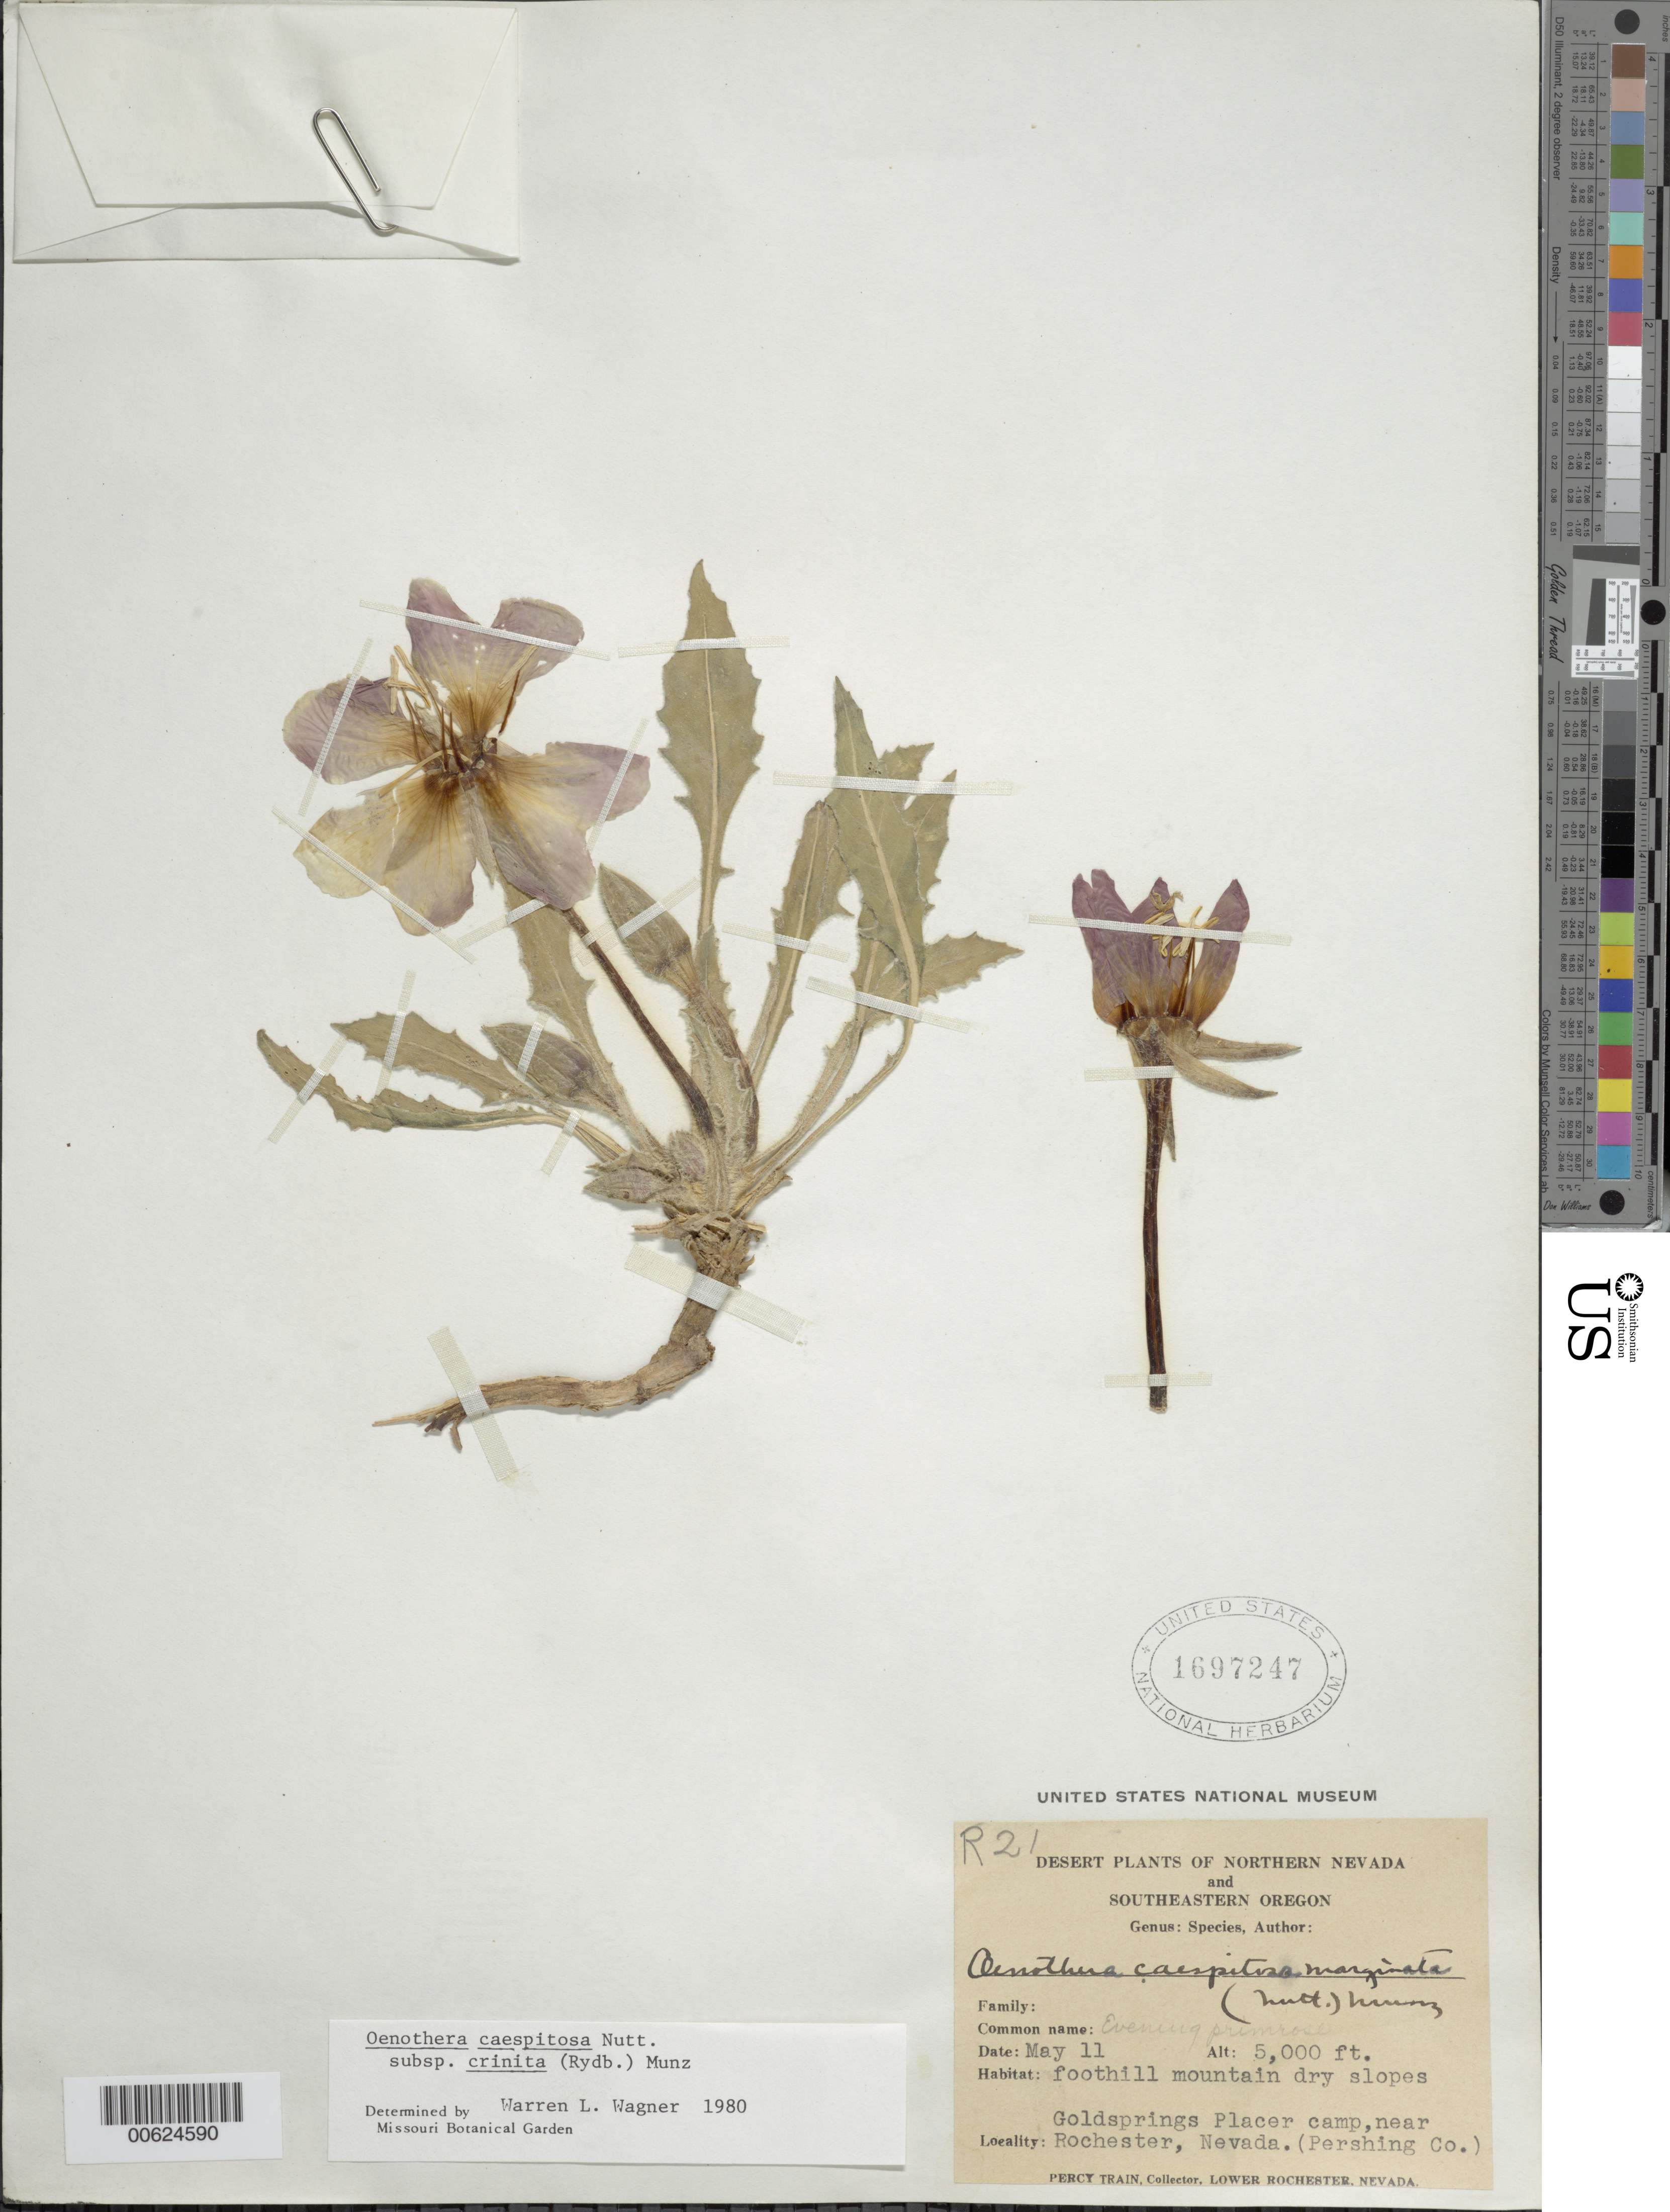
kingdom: Plantae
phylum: Tracheophyta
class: Magnoliopsida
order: Myrtales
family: Onagraceae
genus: Oenothera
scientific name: Oenothera cespitosa subsp. crinita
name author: (Rydb.) Munz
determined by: Wagner, W. L., (BOT), Smithsonian Institution - National Museum of Natural History (UNITED STATES)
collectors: P. Train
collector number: R21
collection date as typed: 11 May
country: United States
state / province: Nevada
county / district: Pershing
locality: Rochester, Goldsprings Placer camp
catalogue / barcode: US 1697247